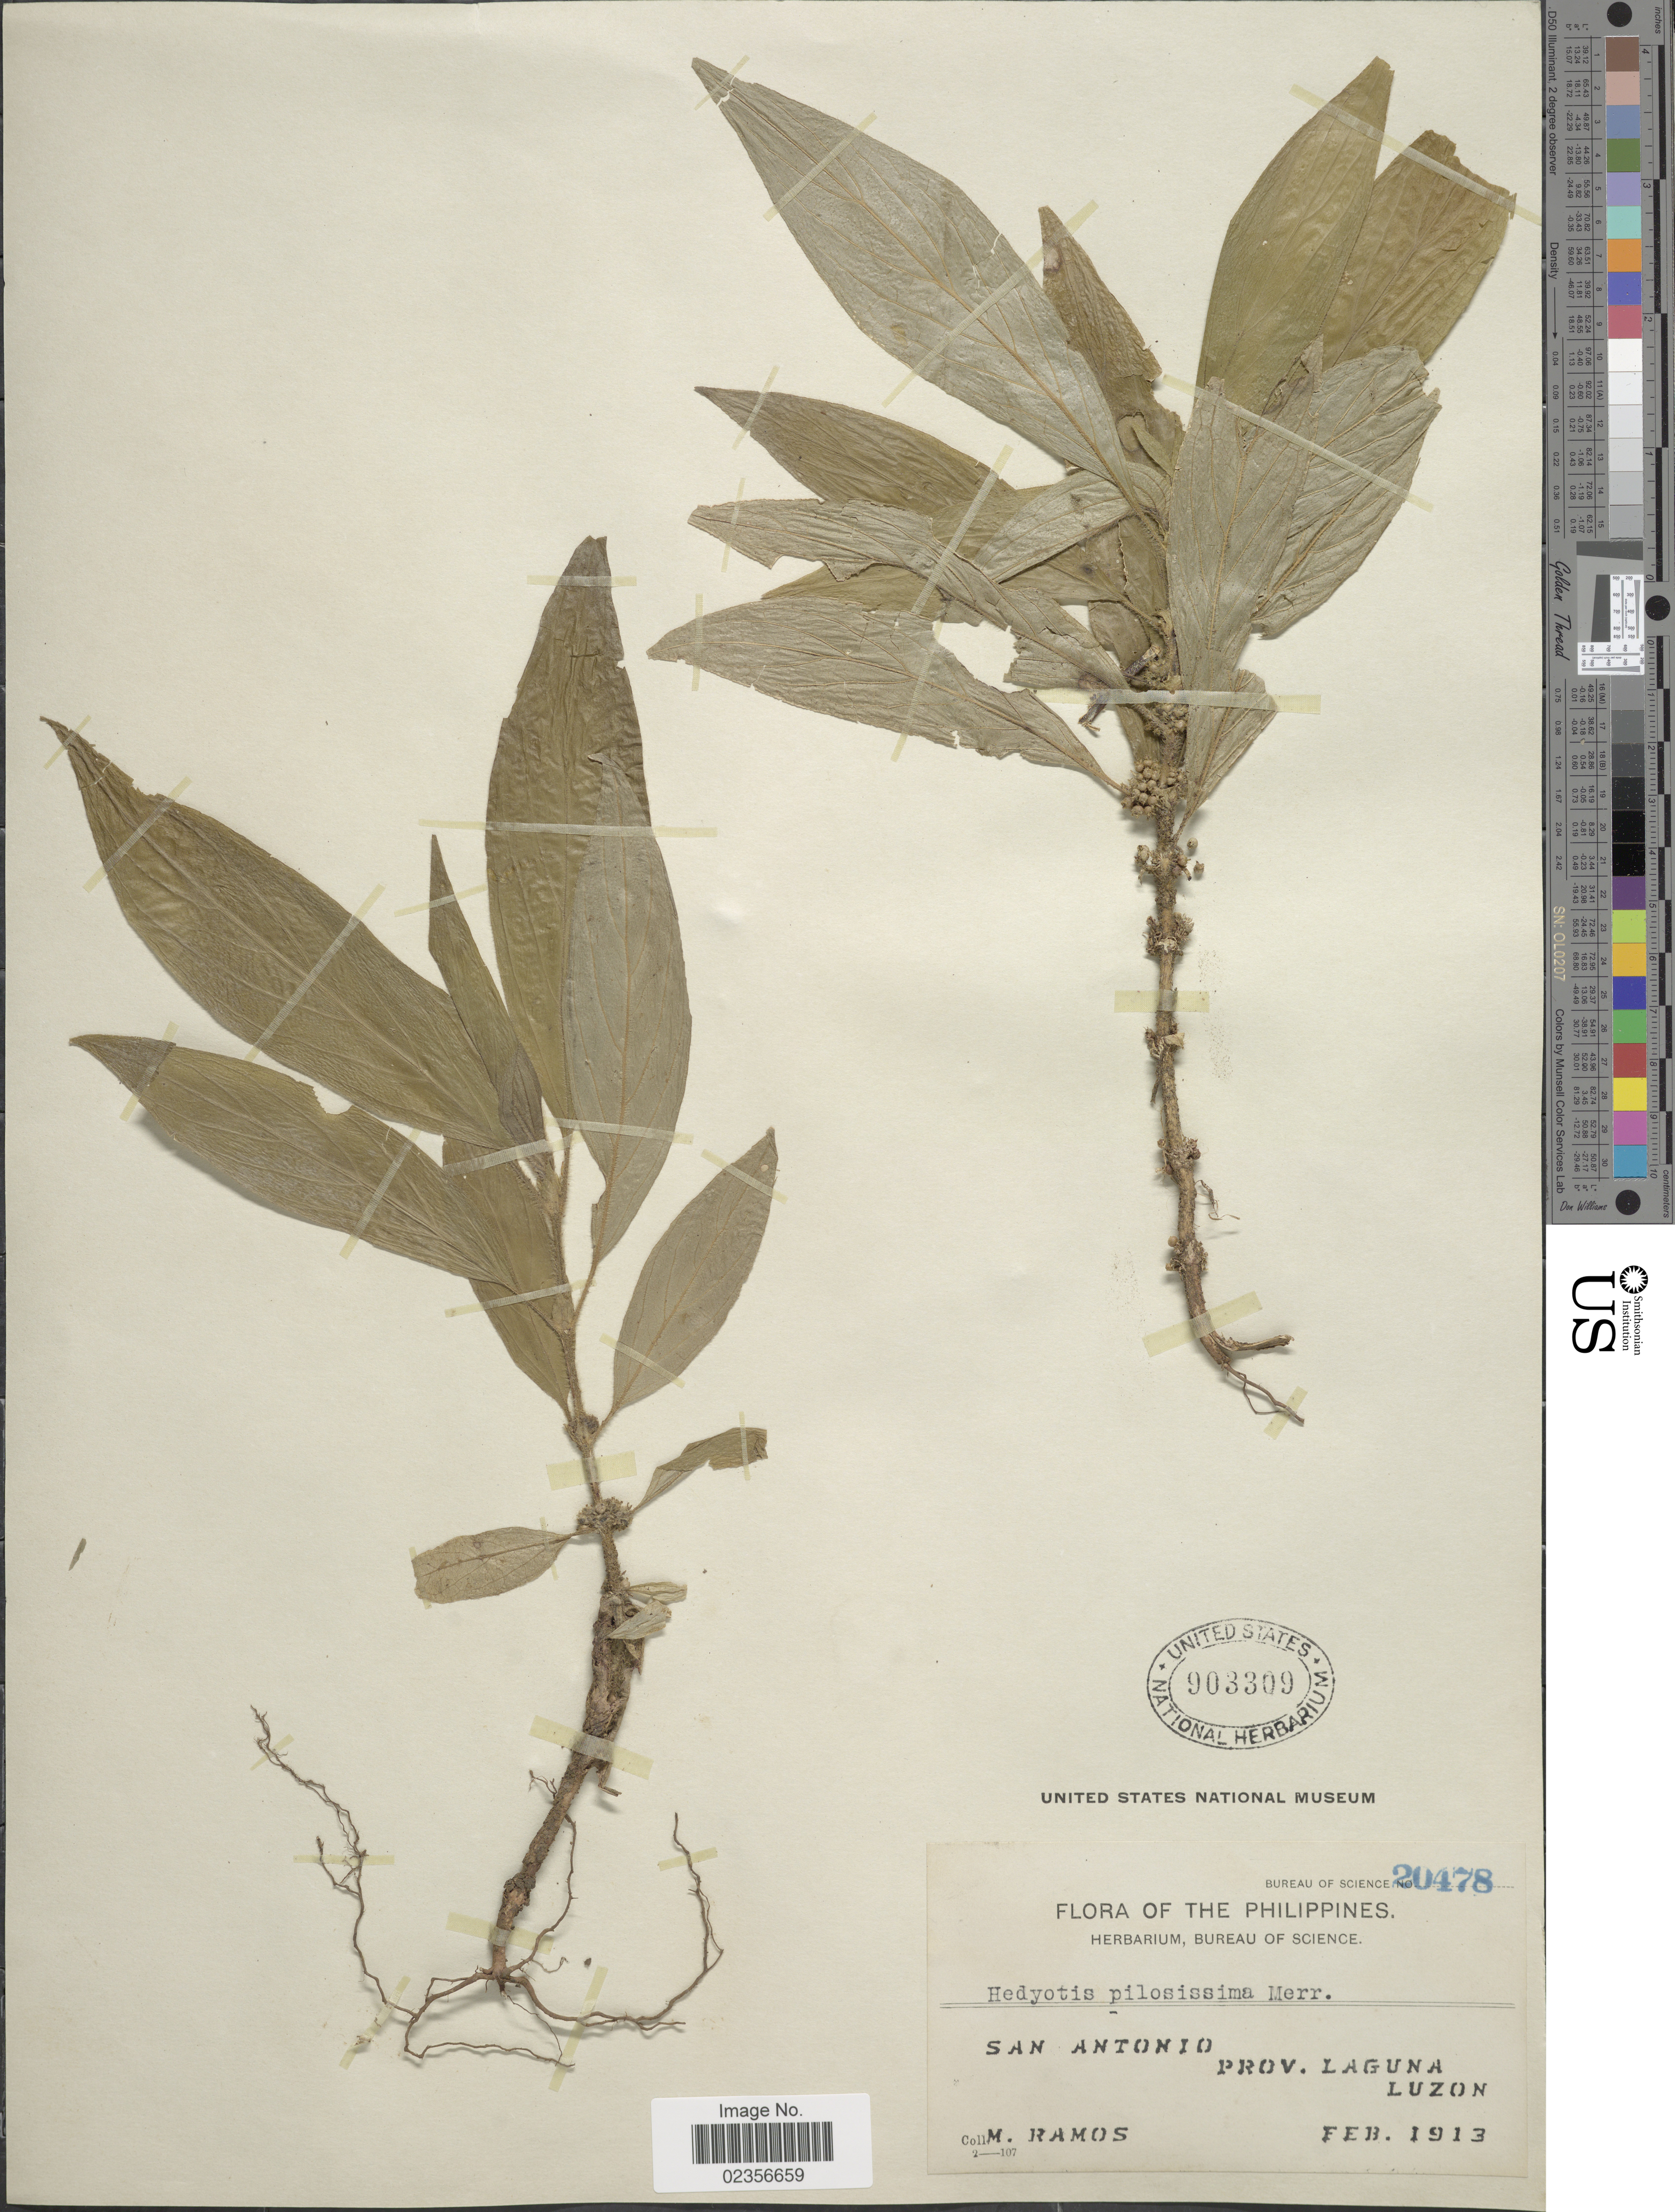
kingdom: Plantae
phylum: Tracheophyta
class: Magnoliopsida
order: Gentianales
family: Rubiaceae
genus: Hedyotis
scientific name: Hedyotis pilosissima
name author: Merr.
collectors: M. Ramos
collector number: Bureau of Science 20478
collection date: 1913-02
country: Philippines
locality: San Antonio. Prov. Laguna. Luzon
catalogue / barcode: US 903309